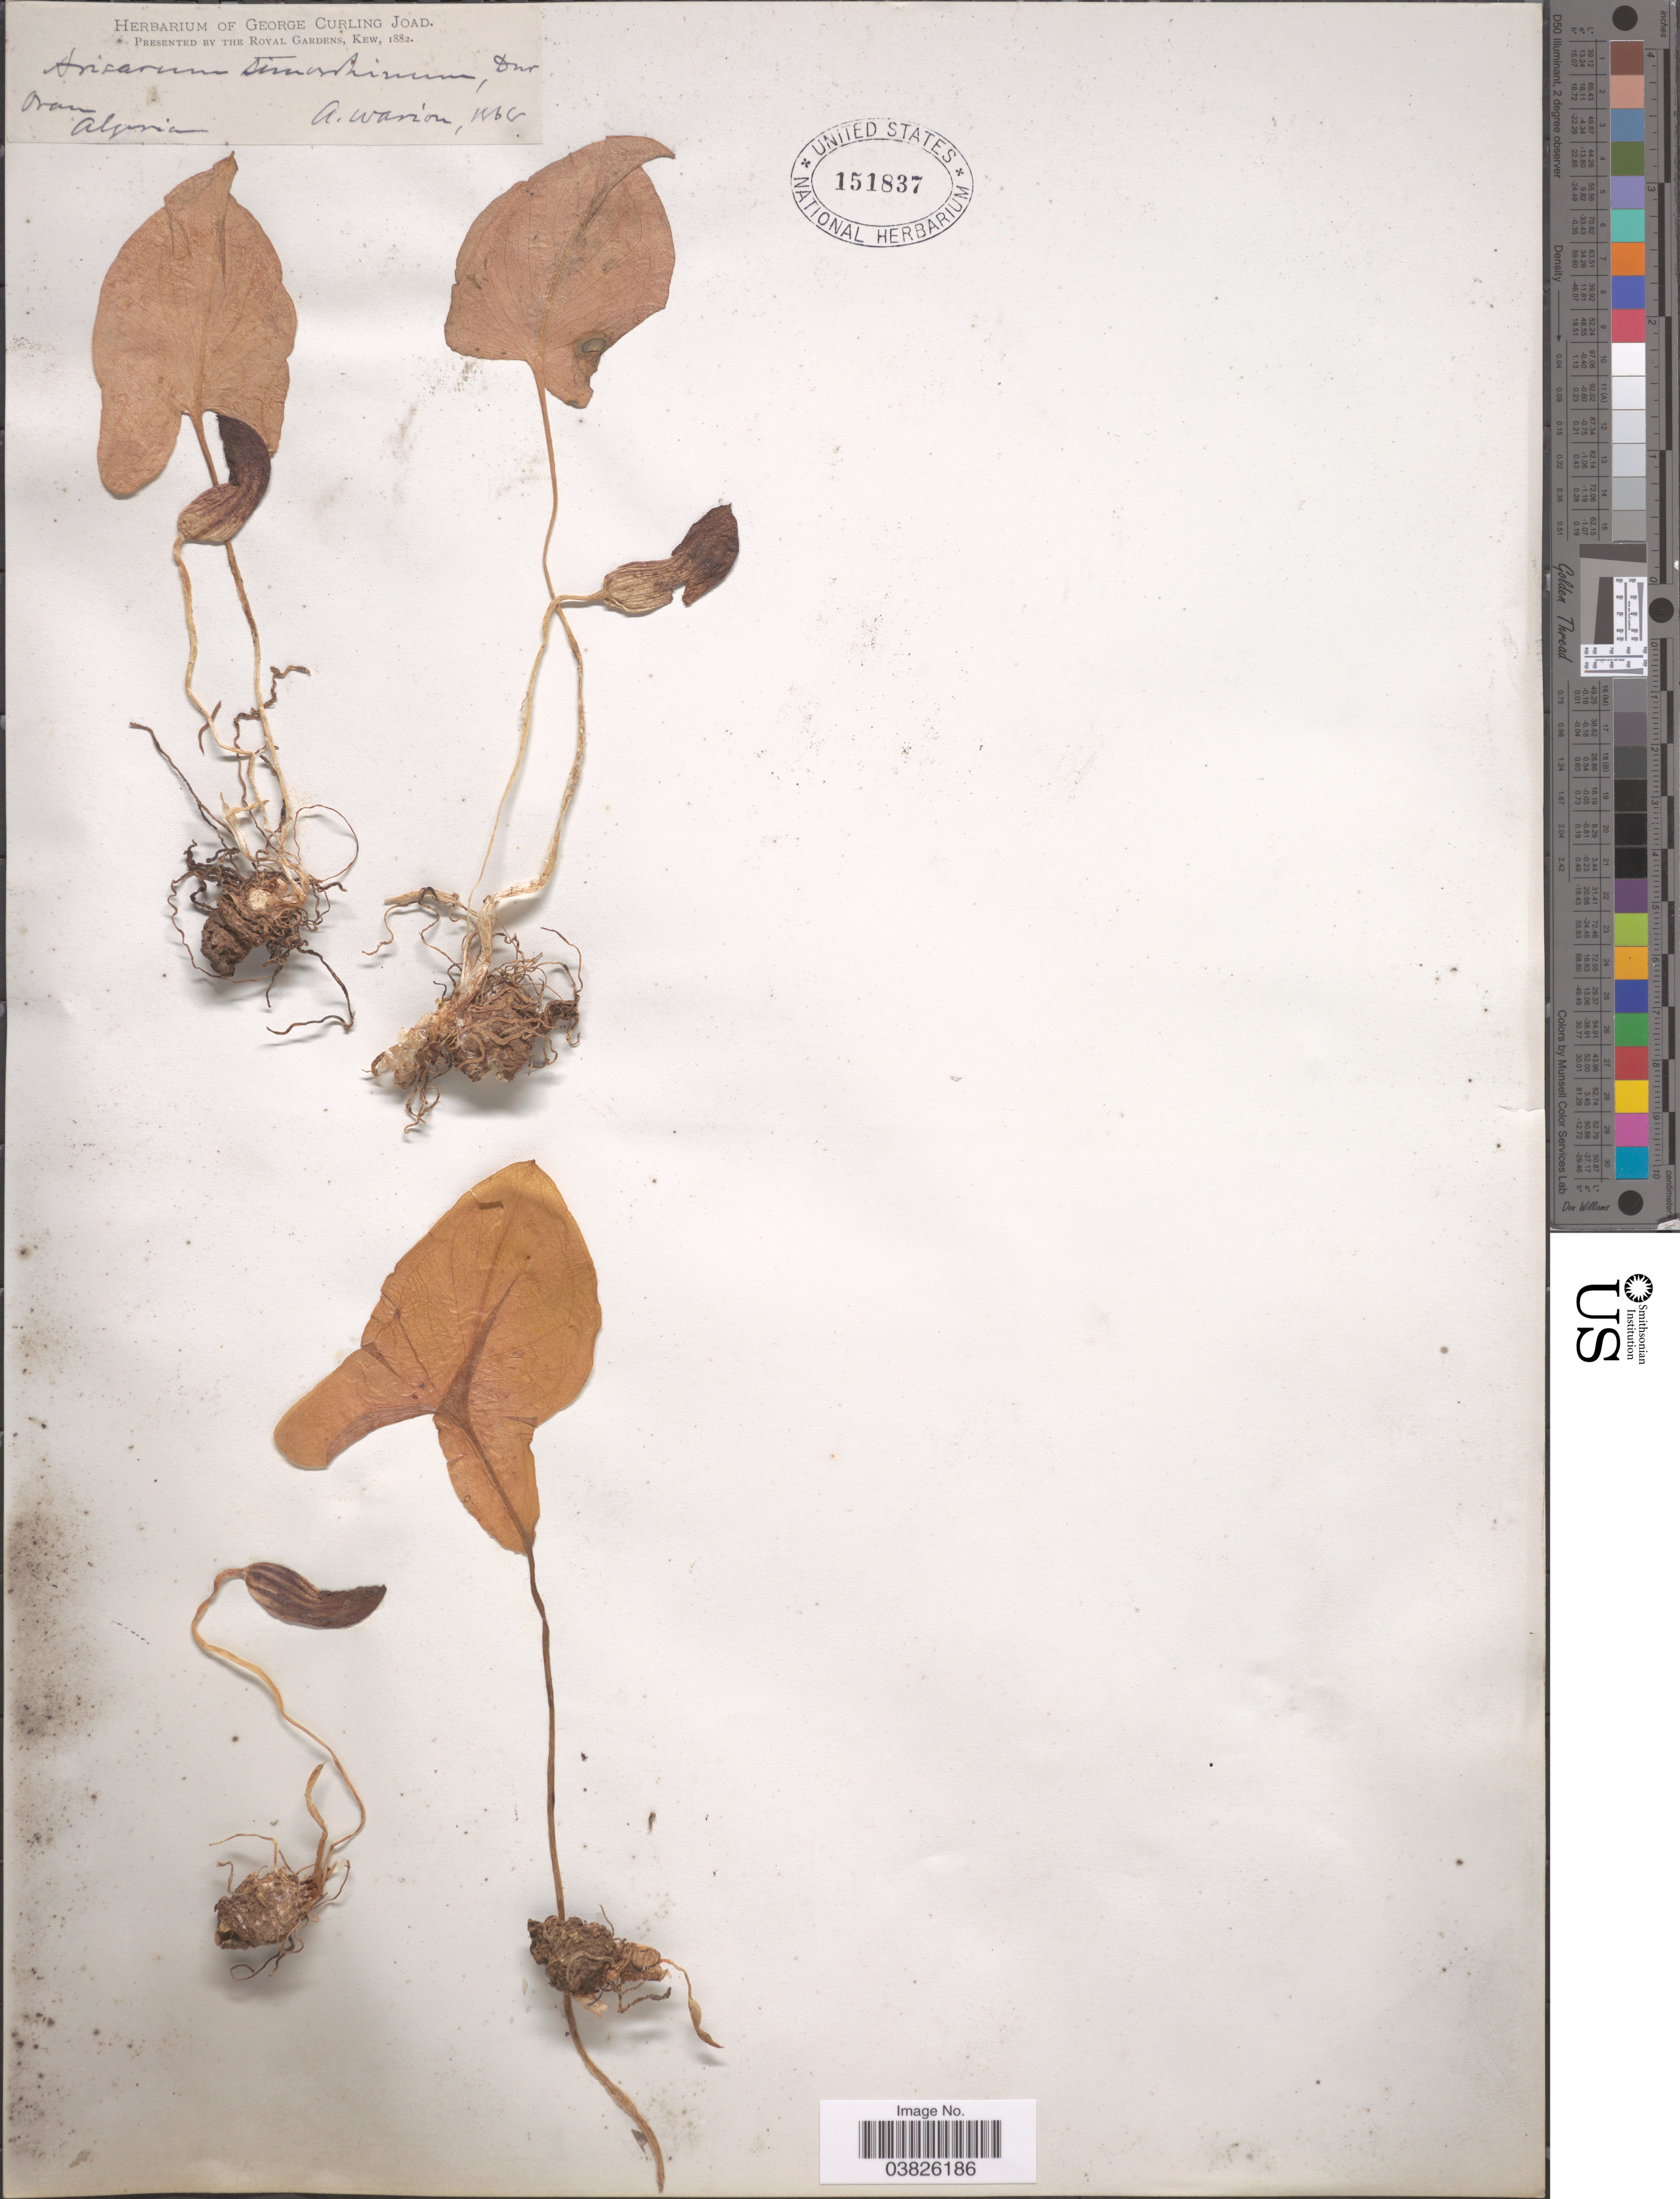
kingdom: Plantae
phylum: Tracheophyta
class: Liliopsida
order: Alismatales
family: Araceae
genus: Arisarum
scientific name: Arisarum simorrhinum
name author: Durieu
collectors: A. Warion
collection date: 1860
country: Algeria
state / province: Oran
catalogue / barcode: US 151837